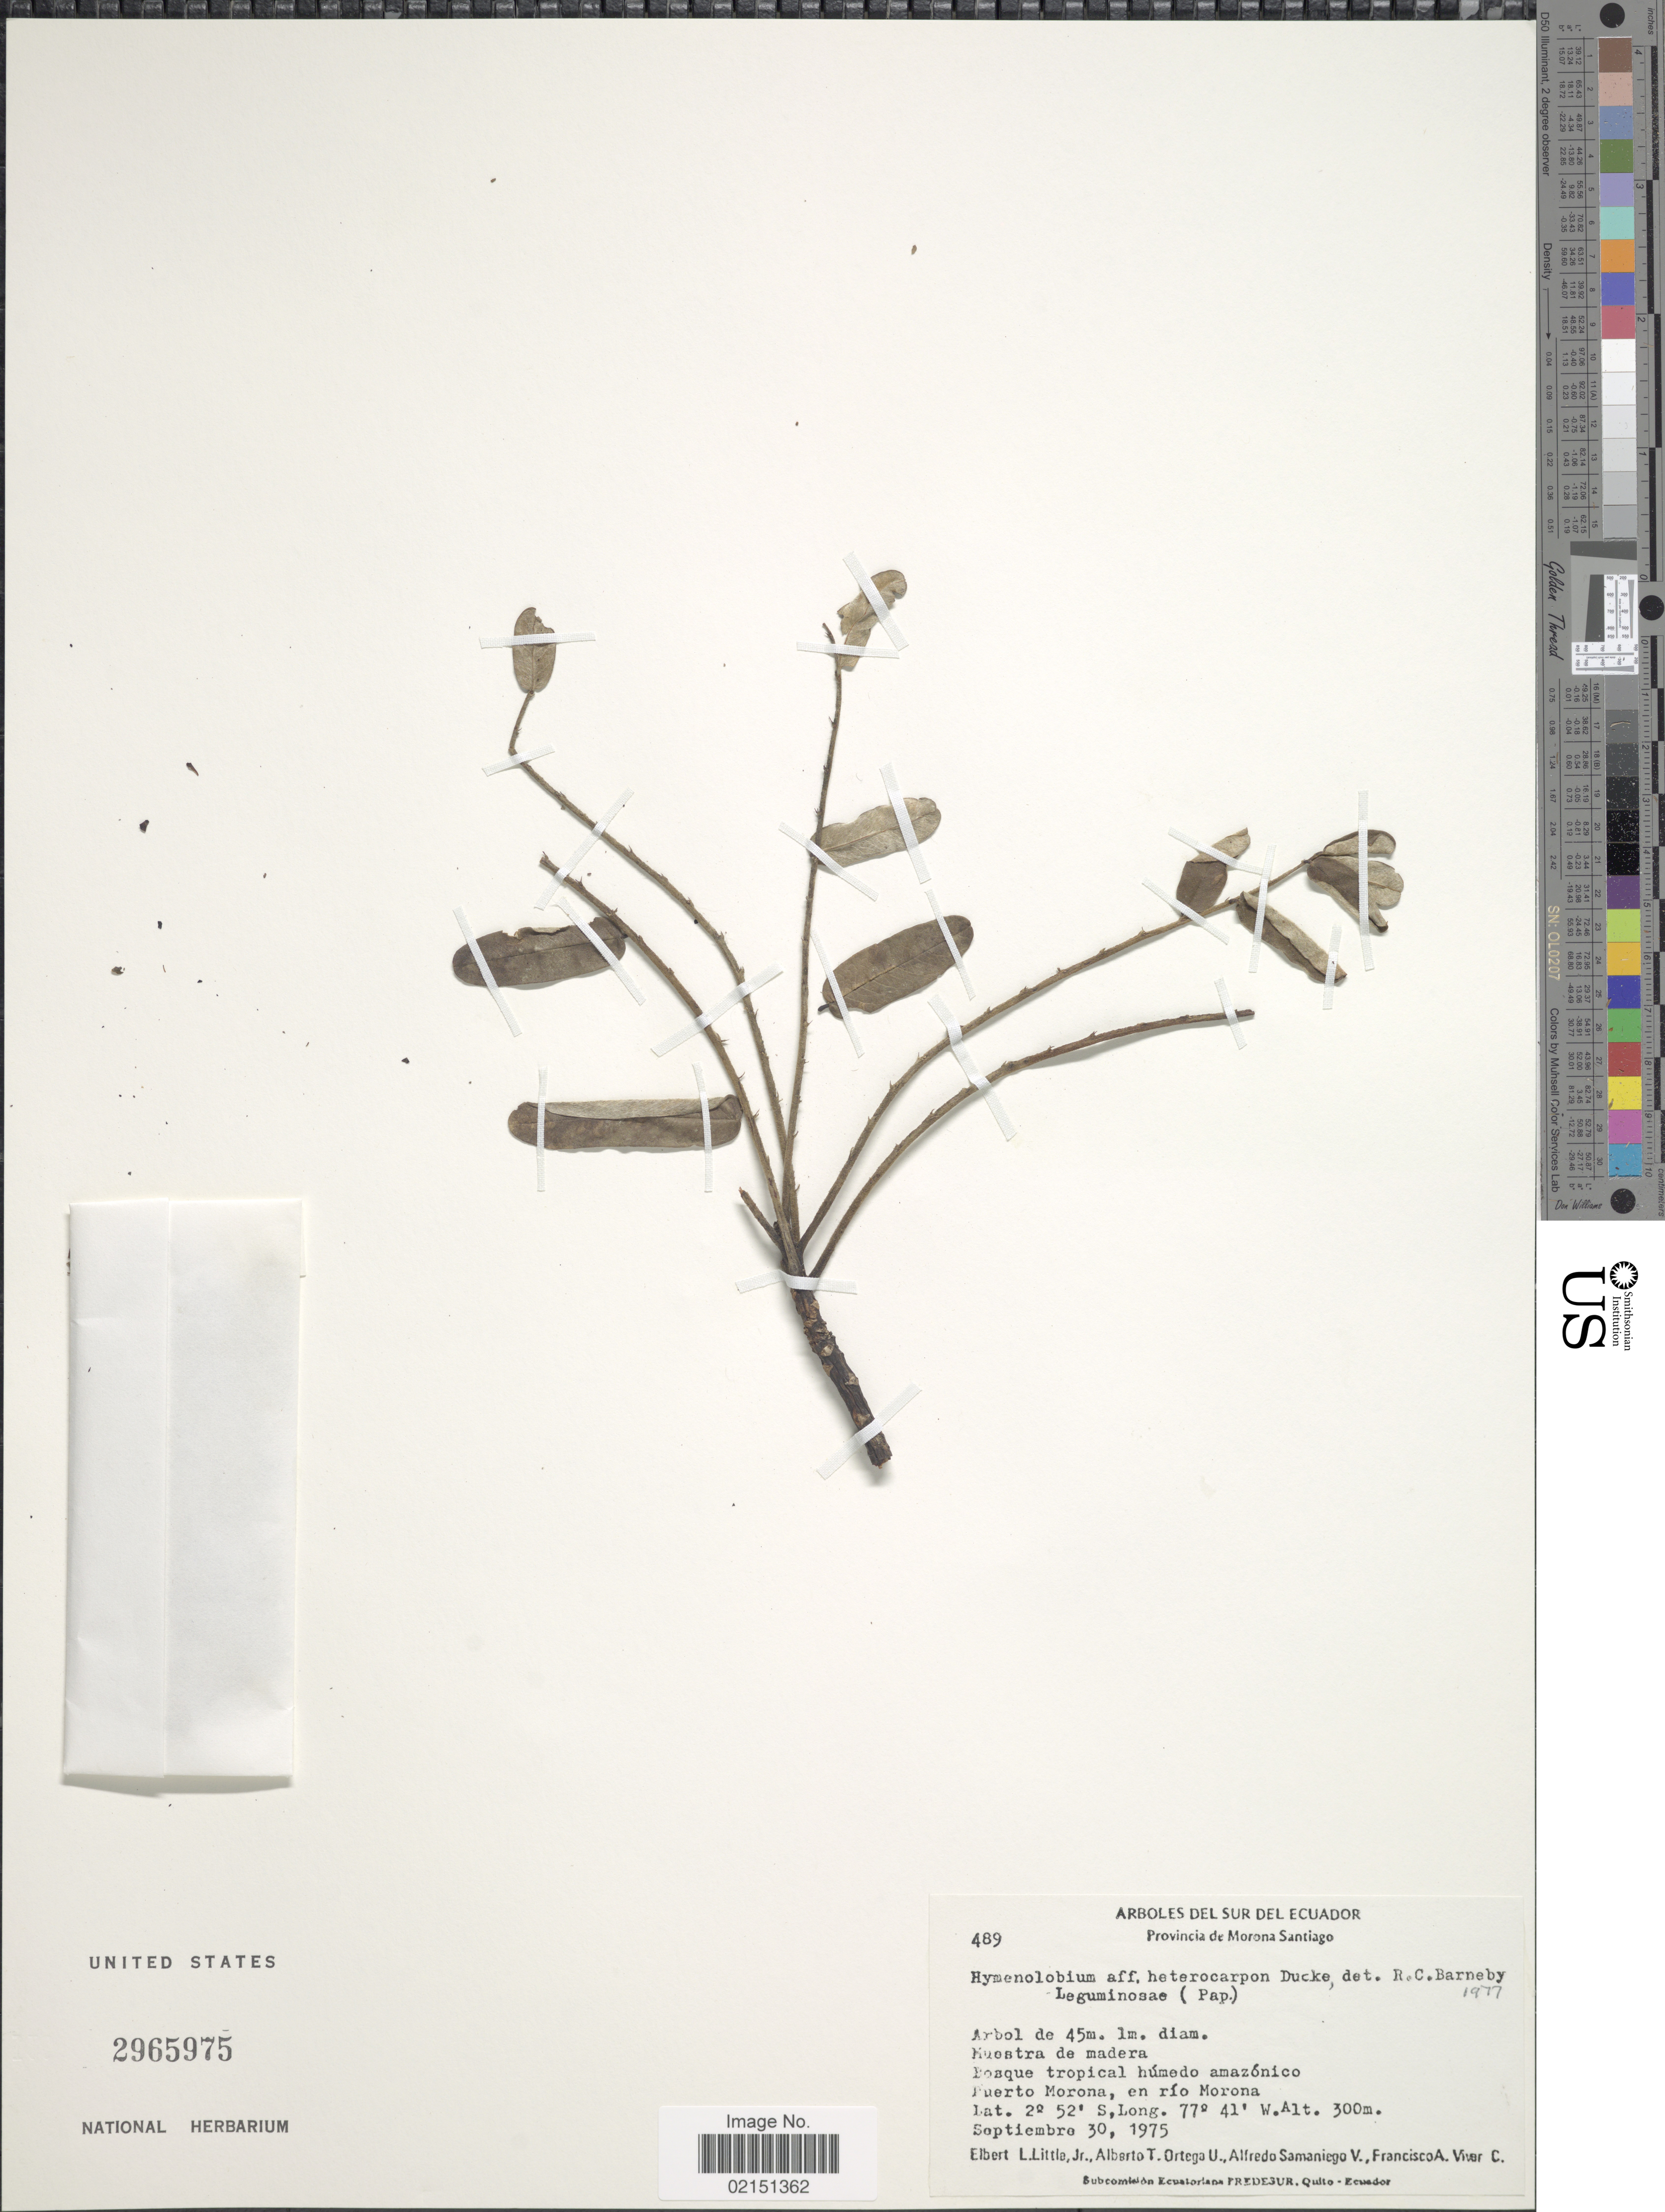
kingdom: Plantae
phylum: Tracheophyta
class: Magnoliopsida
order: Fabales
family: Fabaceae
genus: Hymenolobium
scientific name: Hymenolobium sp.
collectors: E. L. Little, A. T. Ortega U., A. V. Samaniego & F. A. Vivar C.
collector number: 489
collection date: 1975-09-30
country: Ecuador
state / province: Morona-Santiago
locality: Provincia de Morona Santiago, Bosque tropical humedo amazonico. Puerto Morona, en rio Morona.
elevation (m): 300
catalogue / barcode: US 2965975